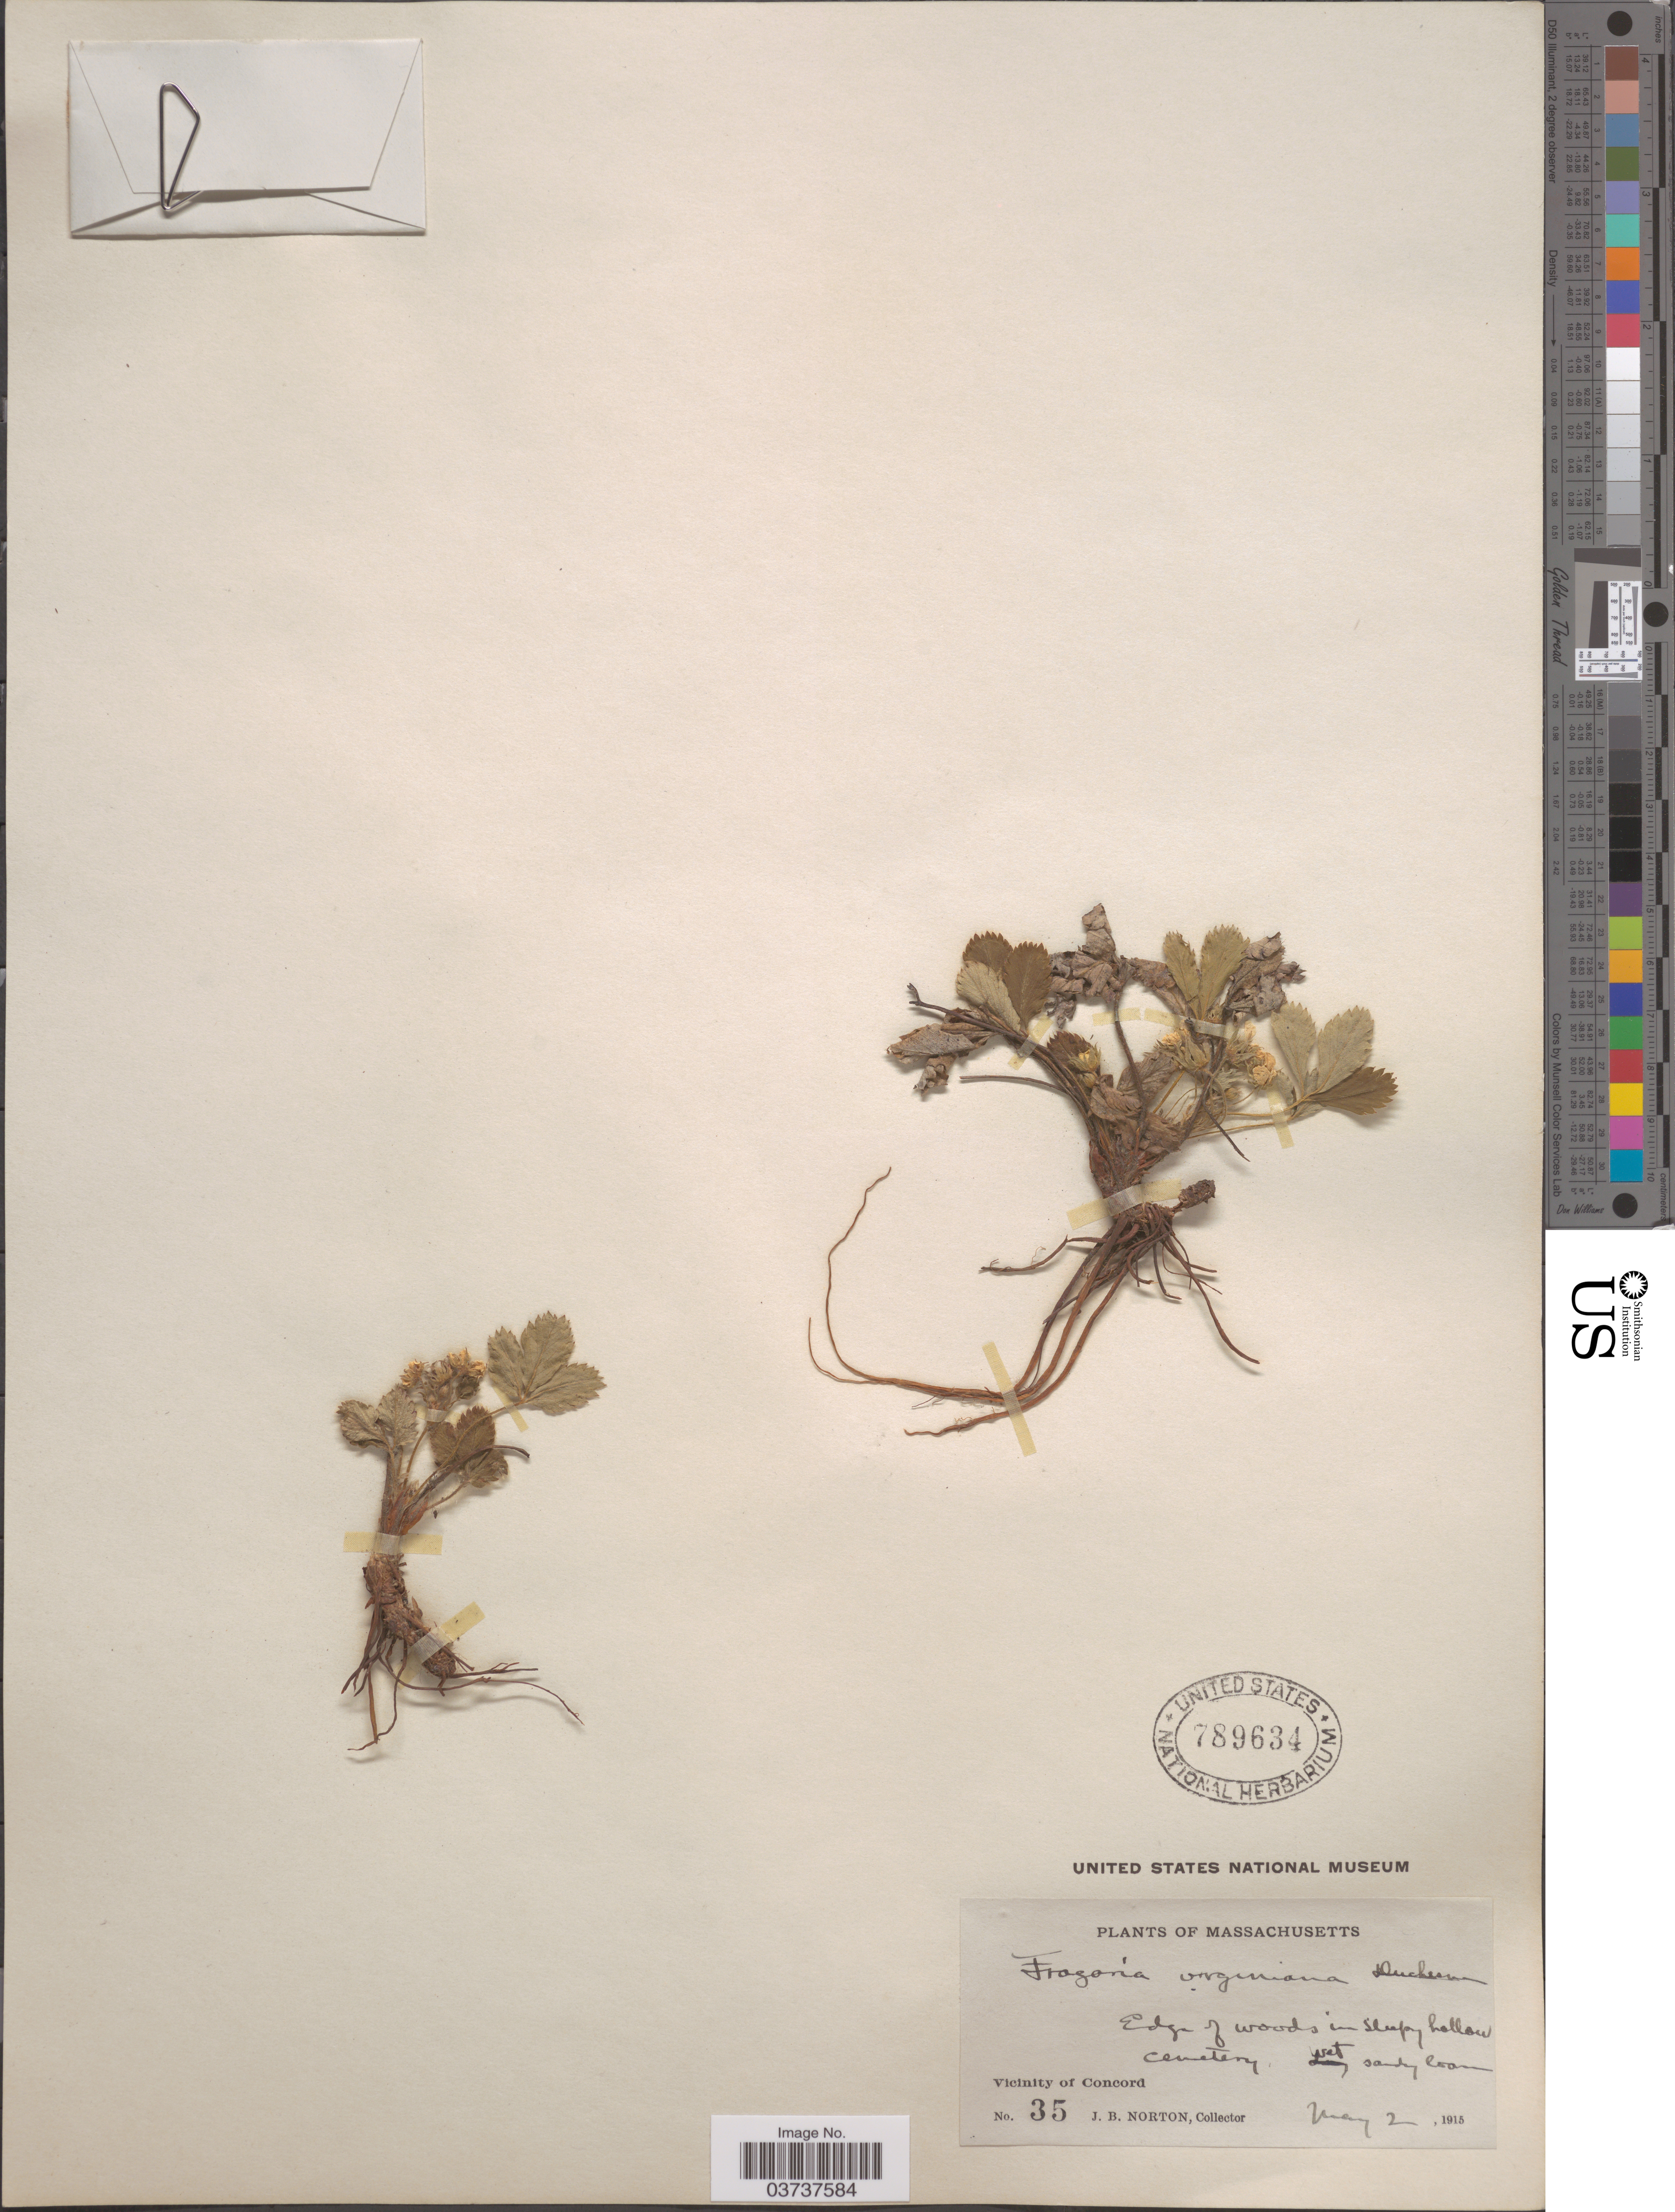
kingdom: Plantae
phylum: Tracheophyta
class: Magnoliopsida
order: Rosales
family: Rosaceae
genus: Fragaria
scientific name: Fragaria virginiana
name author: Mill.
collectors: J. B. Norton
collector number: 35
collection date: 1915-05-02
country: United States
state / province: Massachusetts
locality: Edge of woods in Sleepy hollow cemetery. Vicinity of Concord.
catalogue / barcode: US 789634